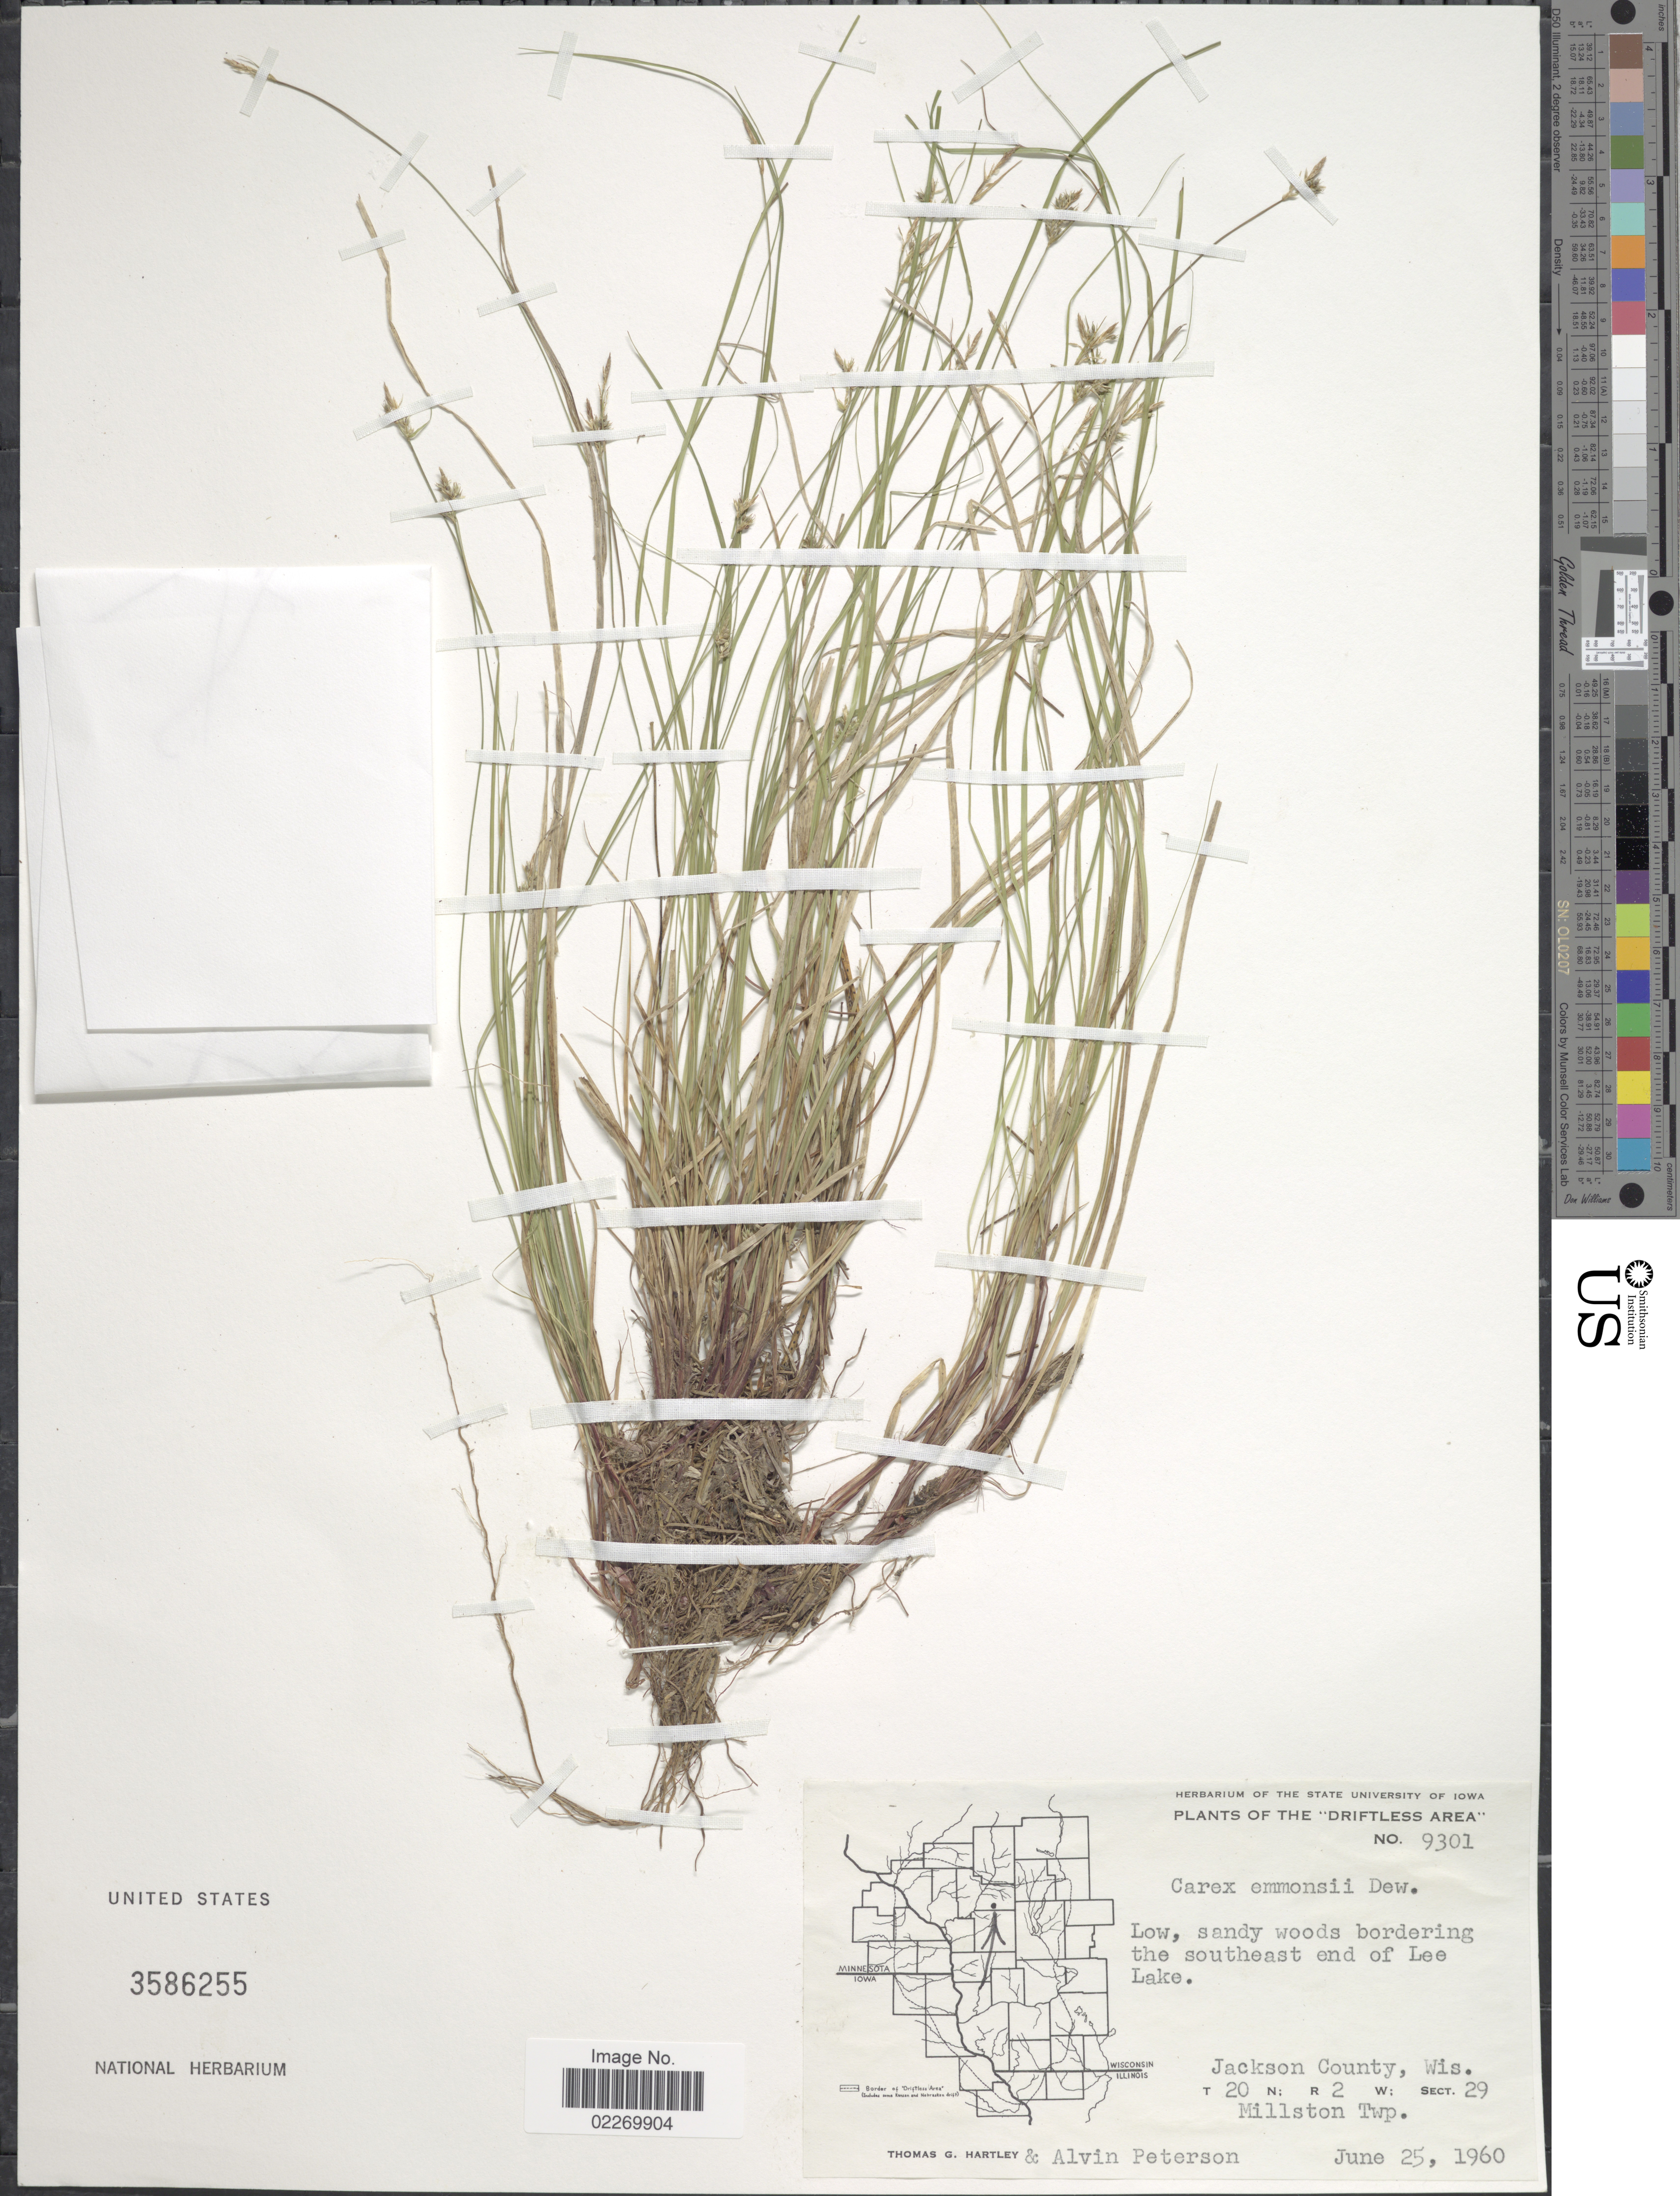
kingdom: Plantae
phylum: Tracheophyta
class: Liliopsida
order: Poales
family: Cyperaceae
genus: Carex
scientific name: Carex emmonsii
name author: Dewey ex Torr.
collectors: T. G. Hartley & A. M. Peterson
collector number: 9301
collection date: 1960-06-25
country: United States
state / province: Wisconsin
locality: Sandy woods bordering the southeast end of Lee Lake. Jackson County, T 20 N, R 2 W, Sect. 29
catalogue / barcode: US 3586255